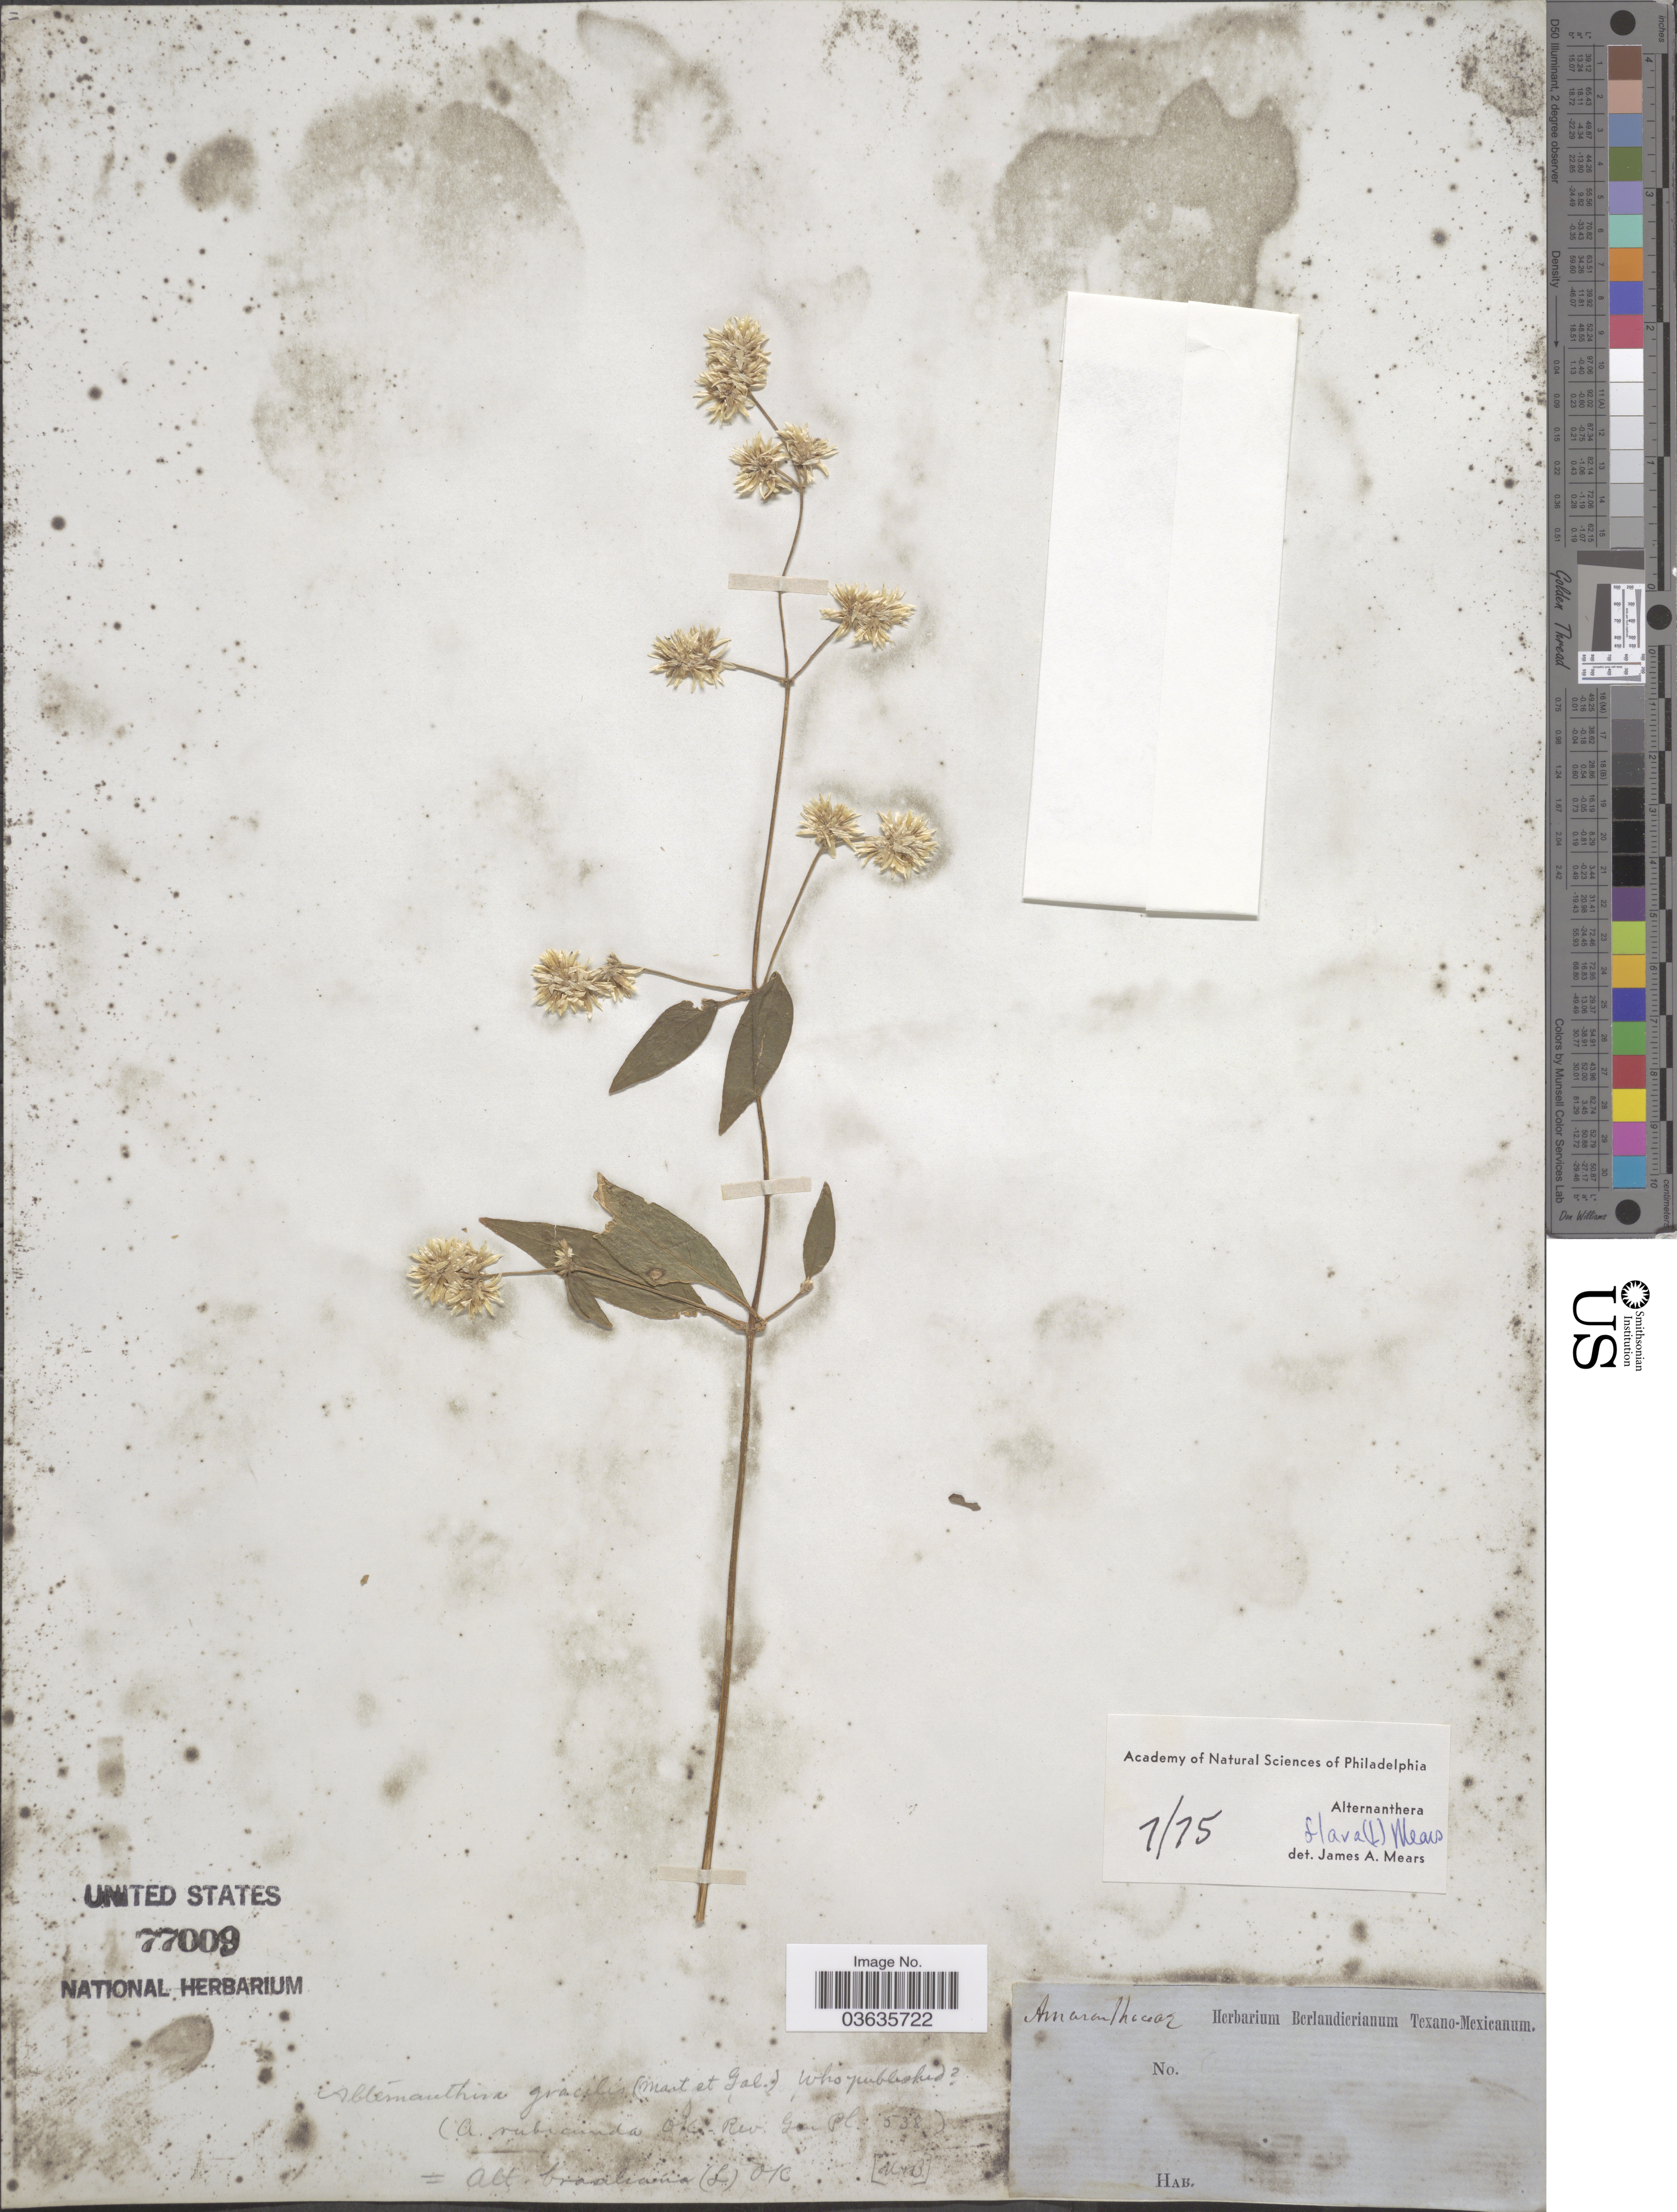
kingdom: Plantae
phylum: Tracheophyta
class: Magnoliopsida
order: Caryophyllales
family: Amaranthaceae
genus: Alternanthera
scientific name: Alternanthera flava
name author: (L.) Mears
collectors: ex Herb. Berlandierianum Texano-Mexicanum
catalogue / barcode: US 77009